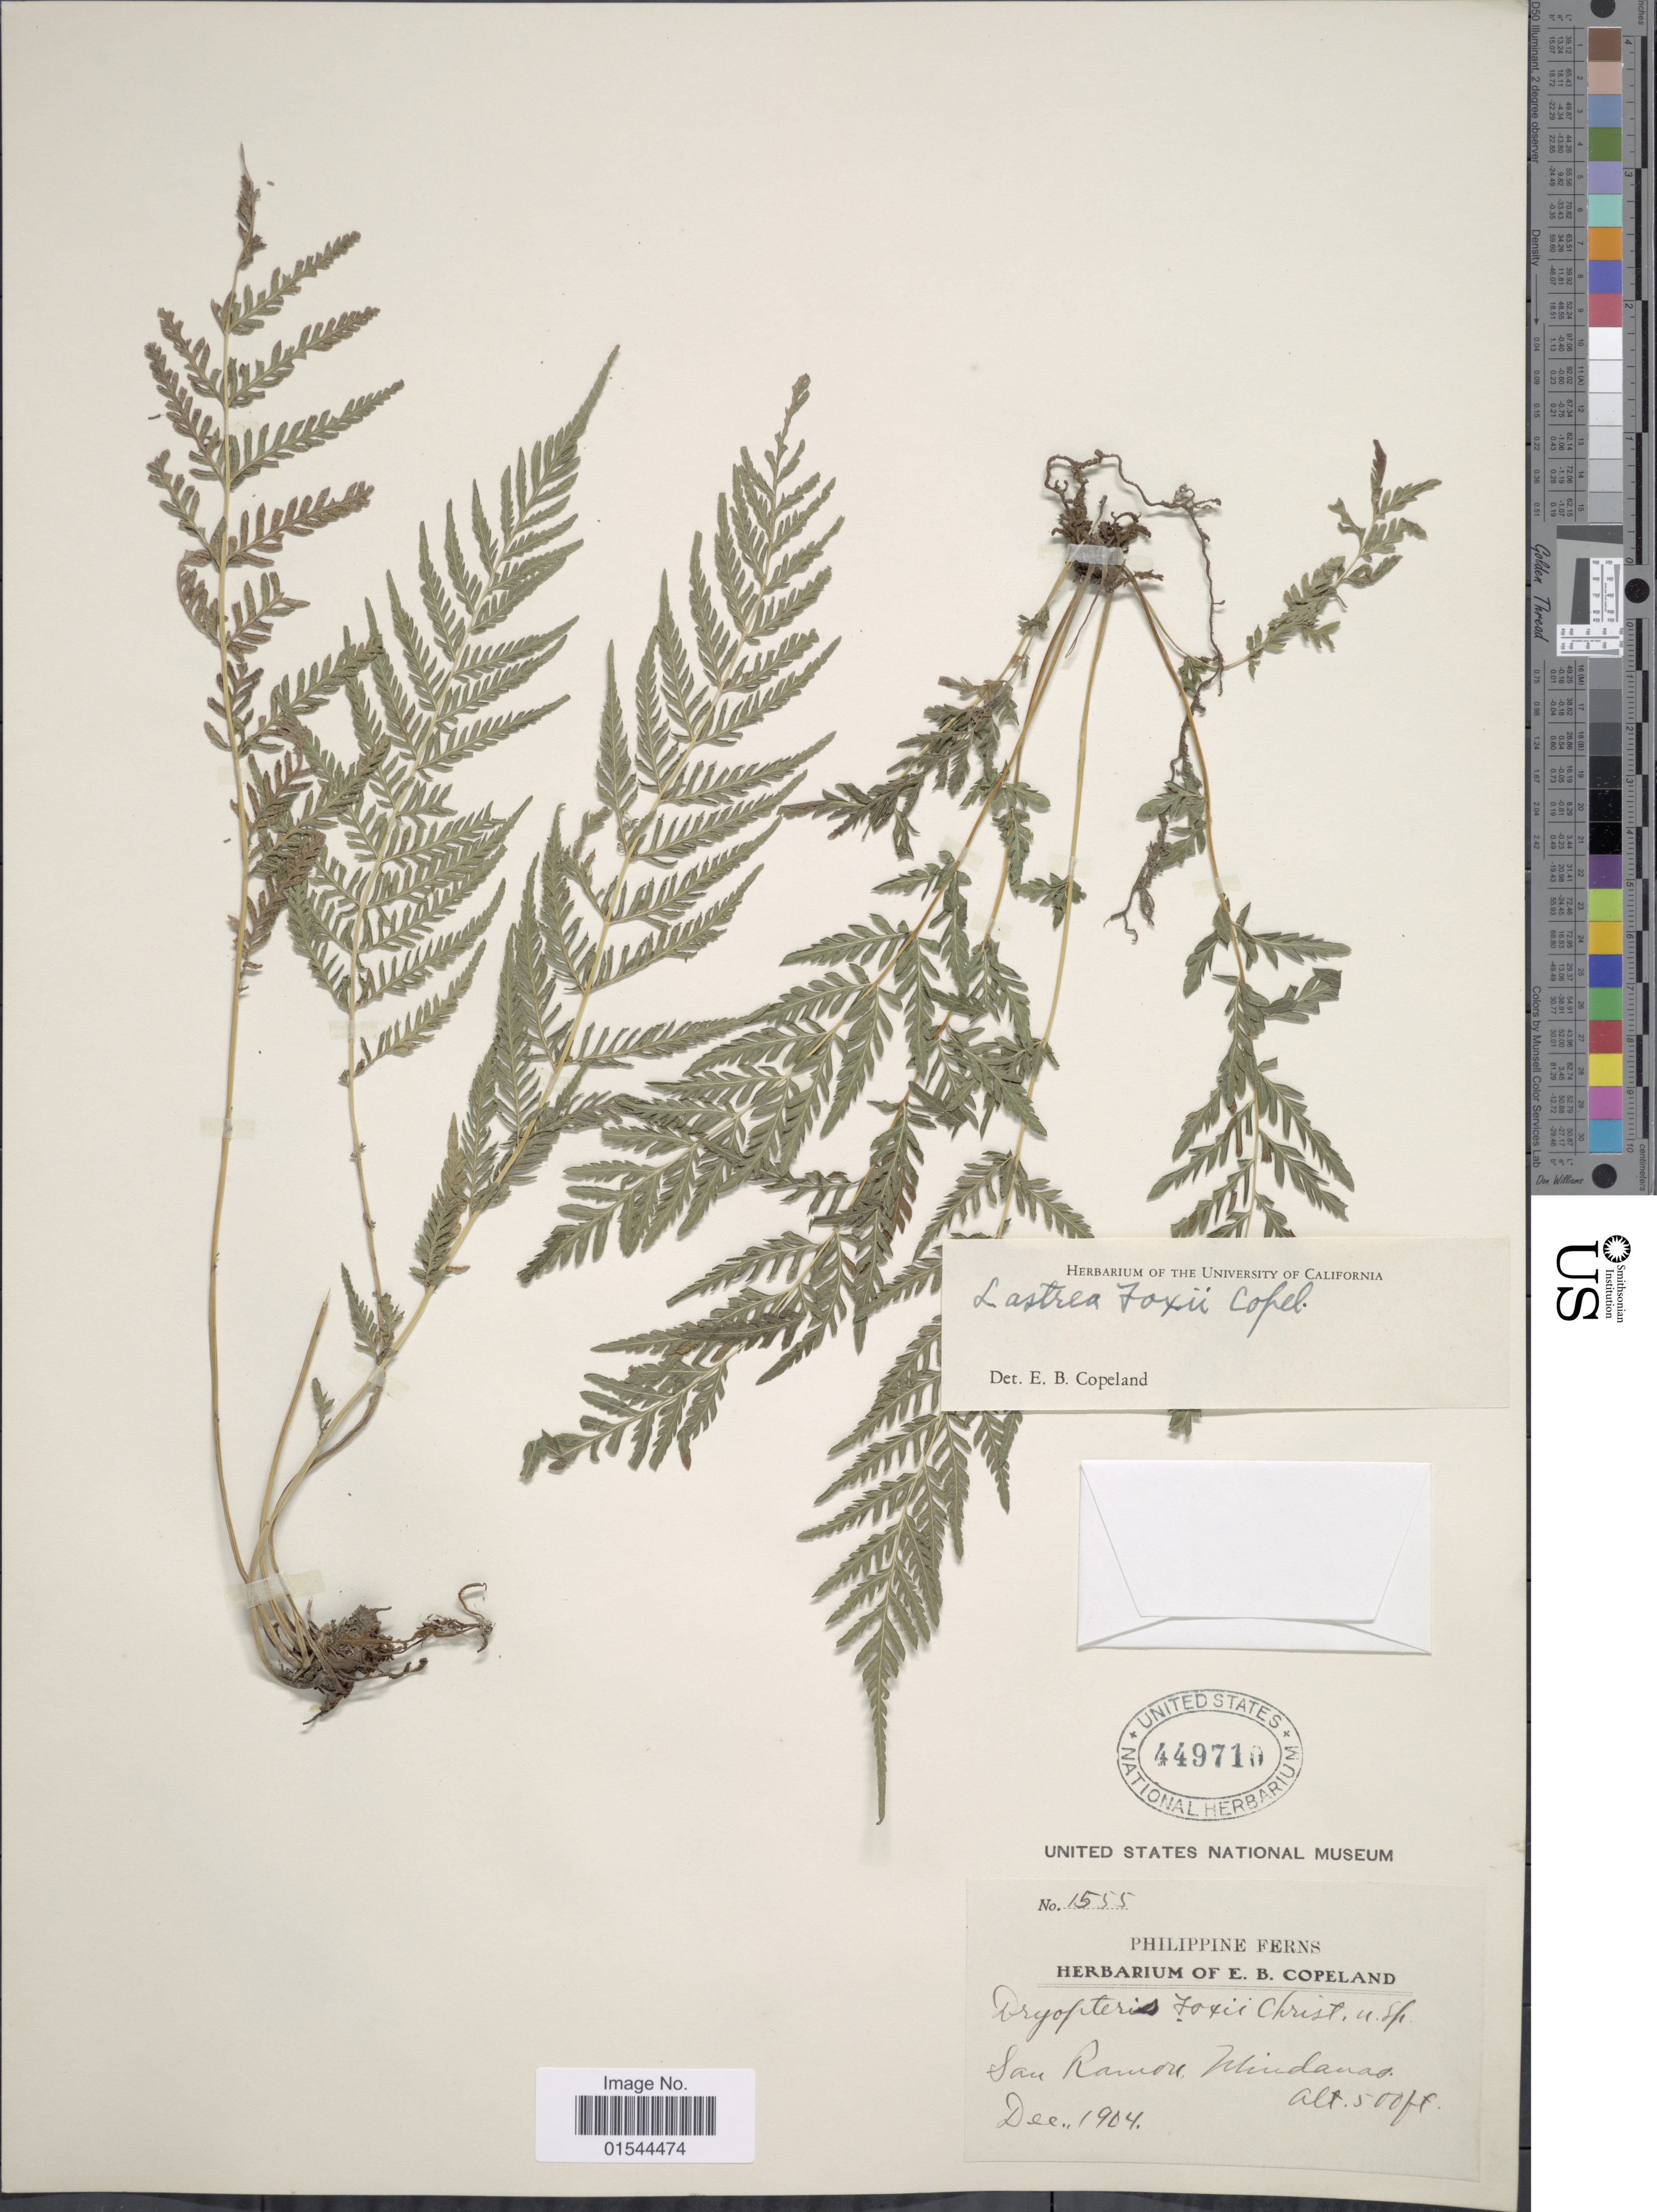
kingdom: Plantae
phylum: Tracheophyta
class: Polypodiopsida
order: Polypodiales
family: Thelypteridaceae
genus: Pneumatopteris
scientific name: Pneumatopteris ligulata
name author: (C. Presl) Holttum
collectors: ex herb. E. B. Copeland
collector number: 1555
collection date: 1904-12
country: Philippines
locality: San Ramon, Mindanao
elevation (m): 152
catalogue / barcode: US 449710